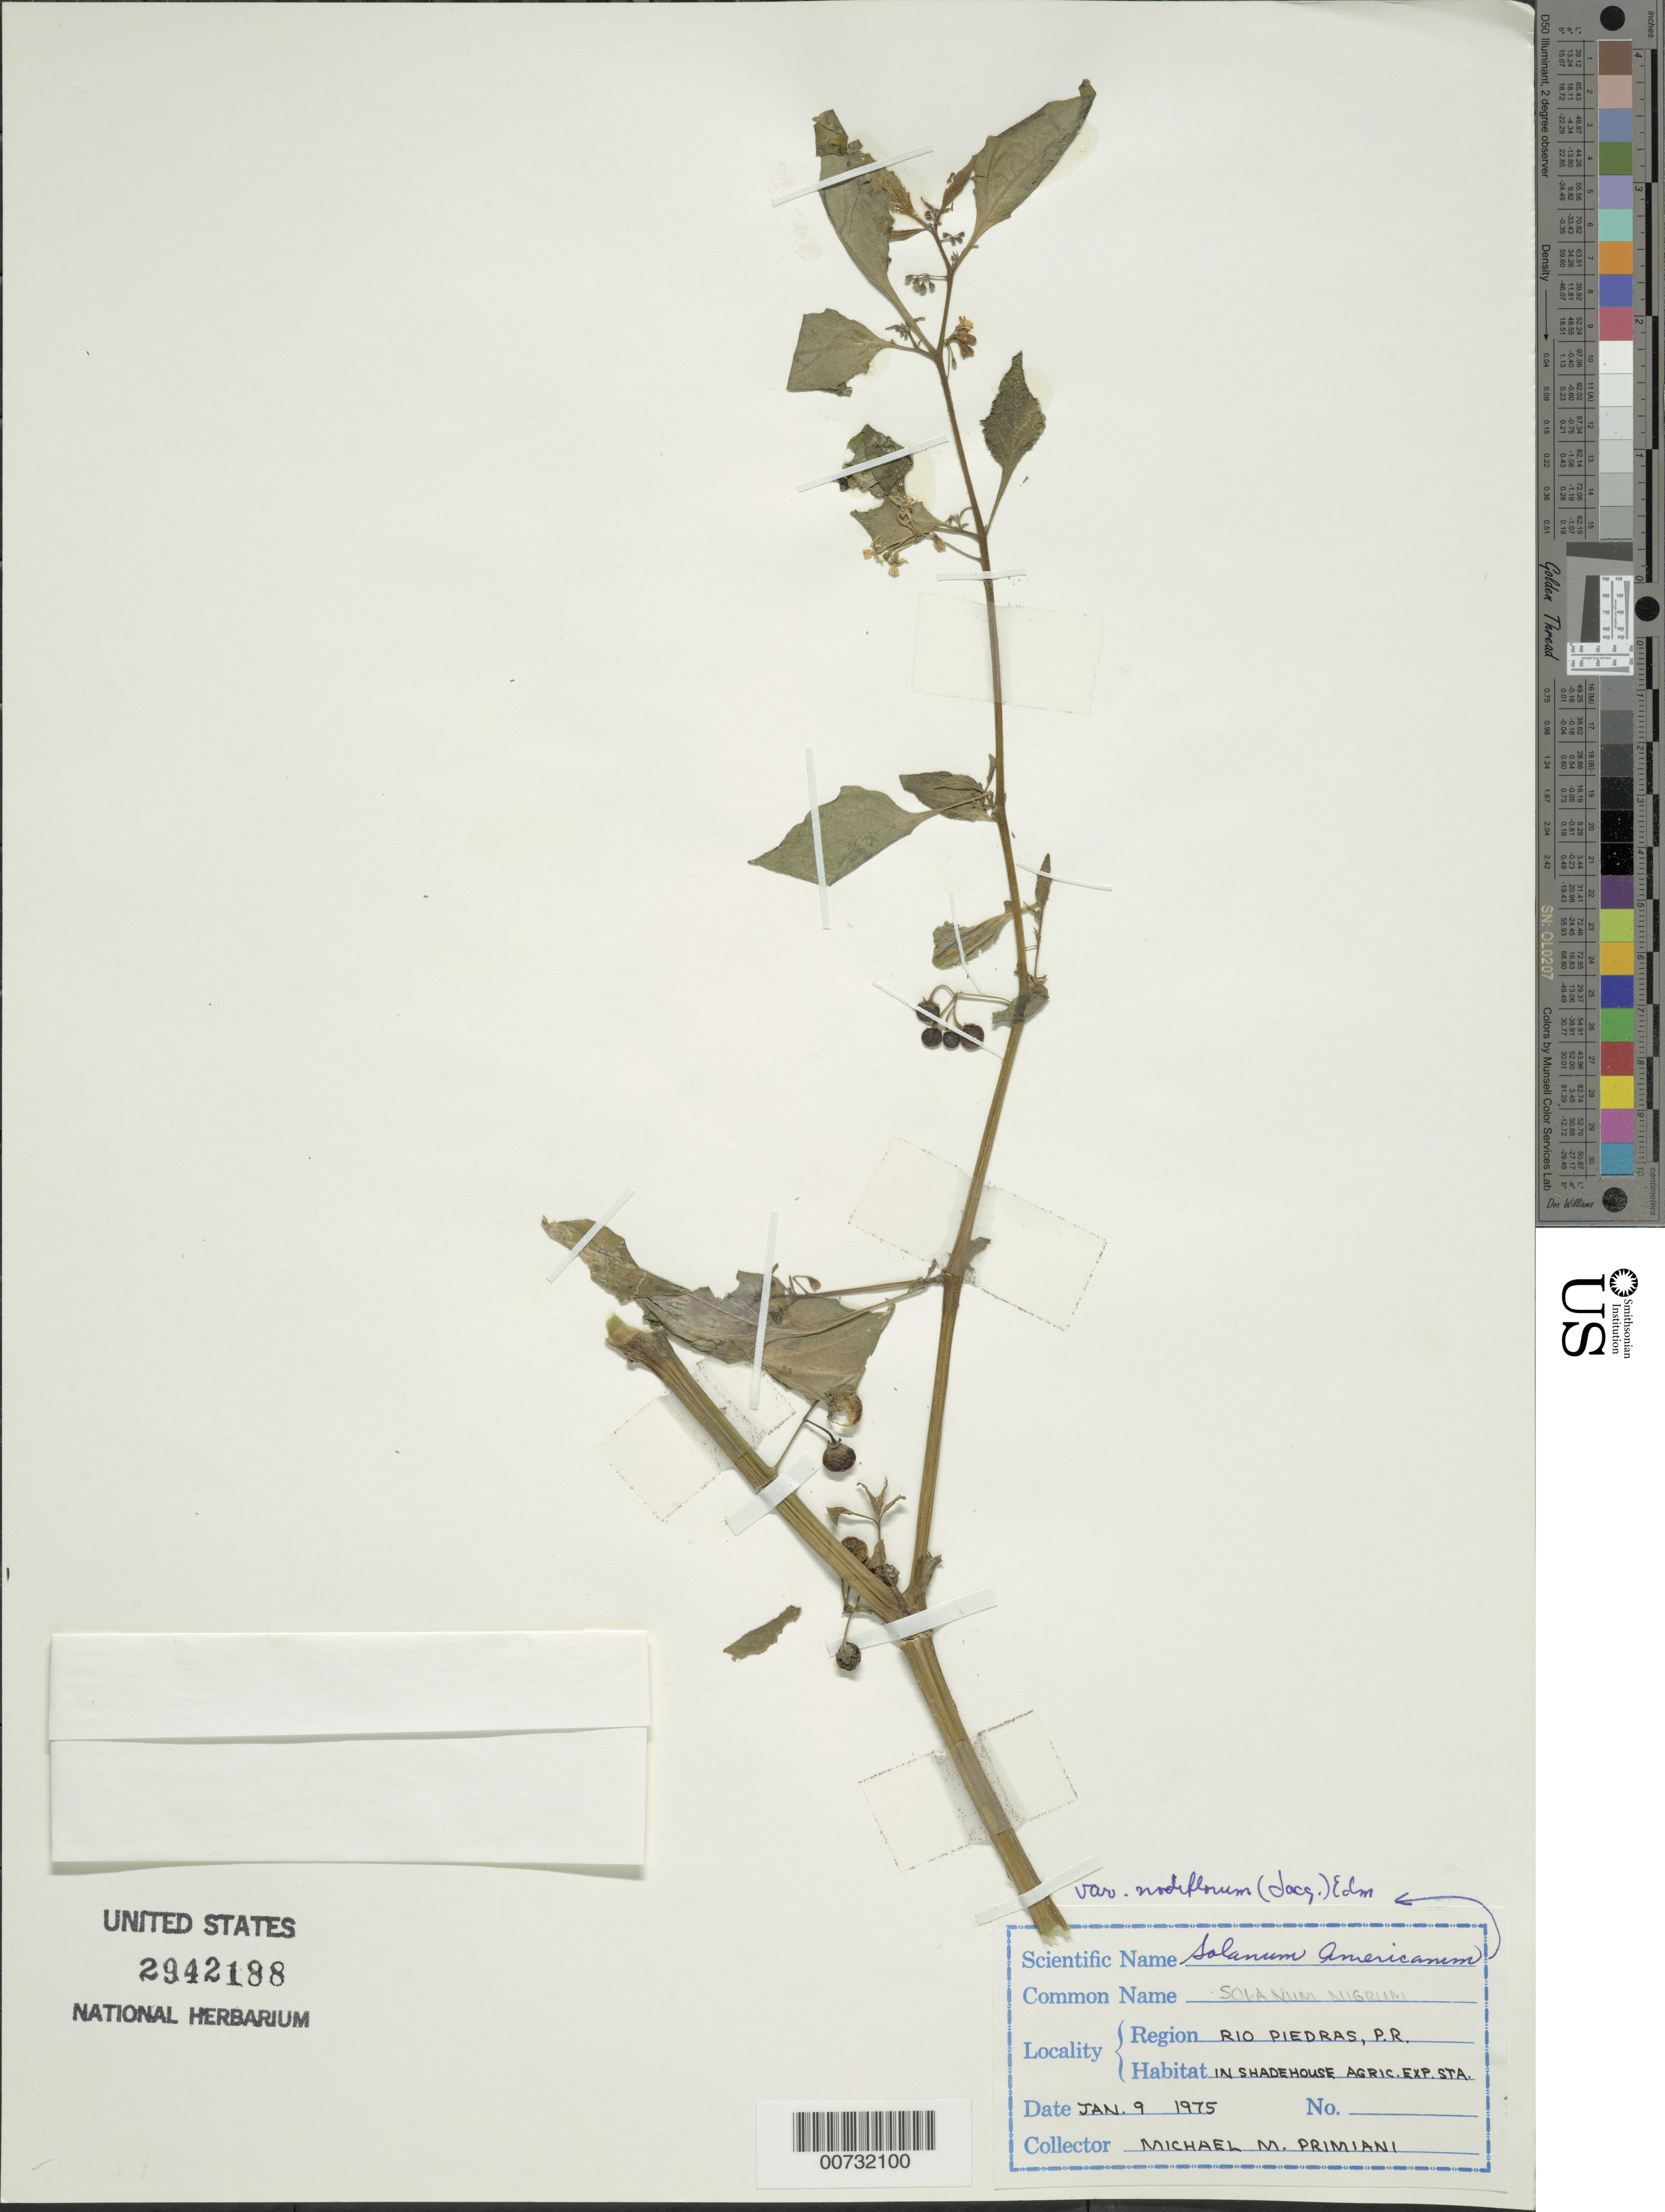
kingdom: Plantae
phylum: Tracheophyta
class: Magnoliopsida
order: Solanales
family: Solanaceae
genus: Solanum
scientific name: Solanum americanum var. nodiflorum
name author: (Jacq.) Edmonds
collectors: M. Primiani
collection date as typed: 09 Jan 1975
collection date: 1975-01-09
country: Puerto Rico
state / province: San Juan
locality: Agric. Exp. Station, in Shadehouse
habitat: In shadehouse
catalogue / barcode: US 2942188